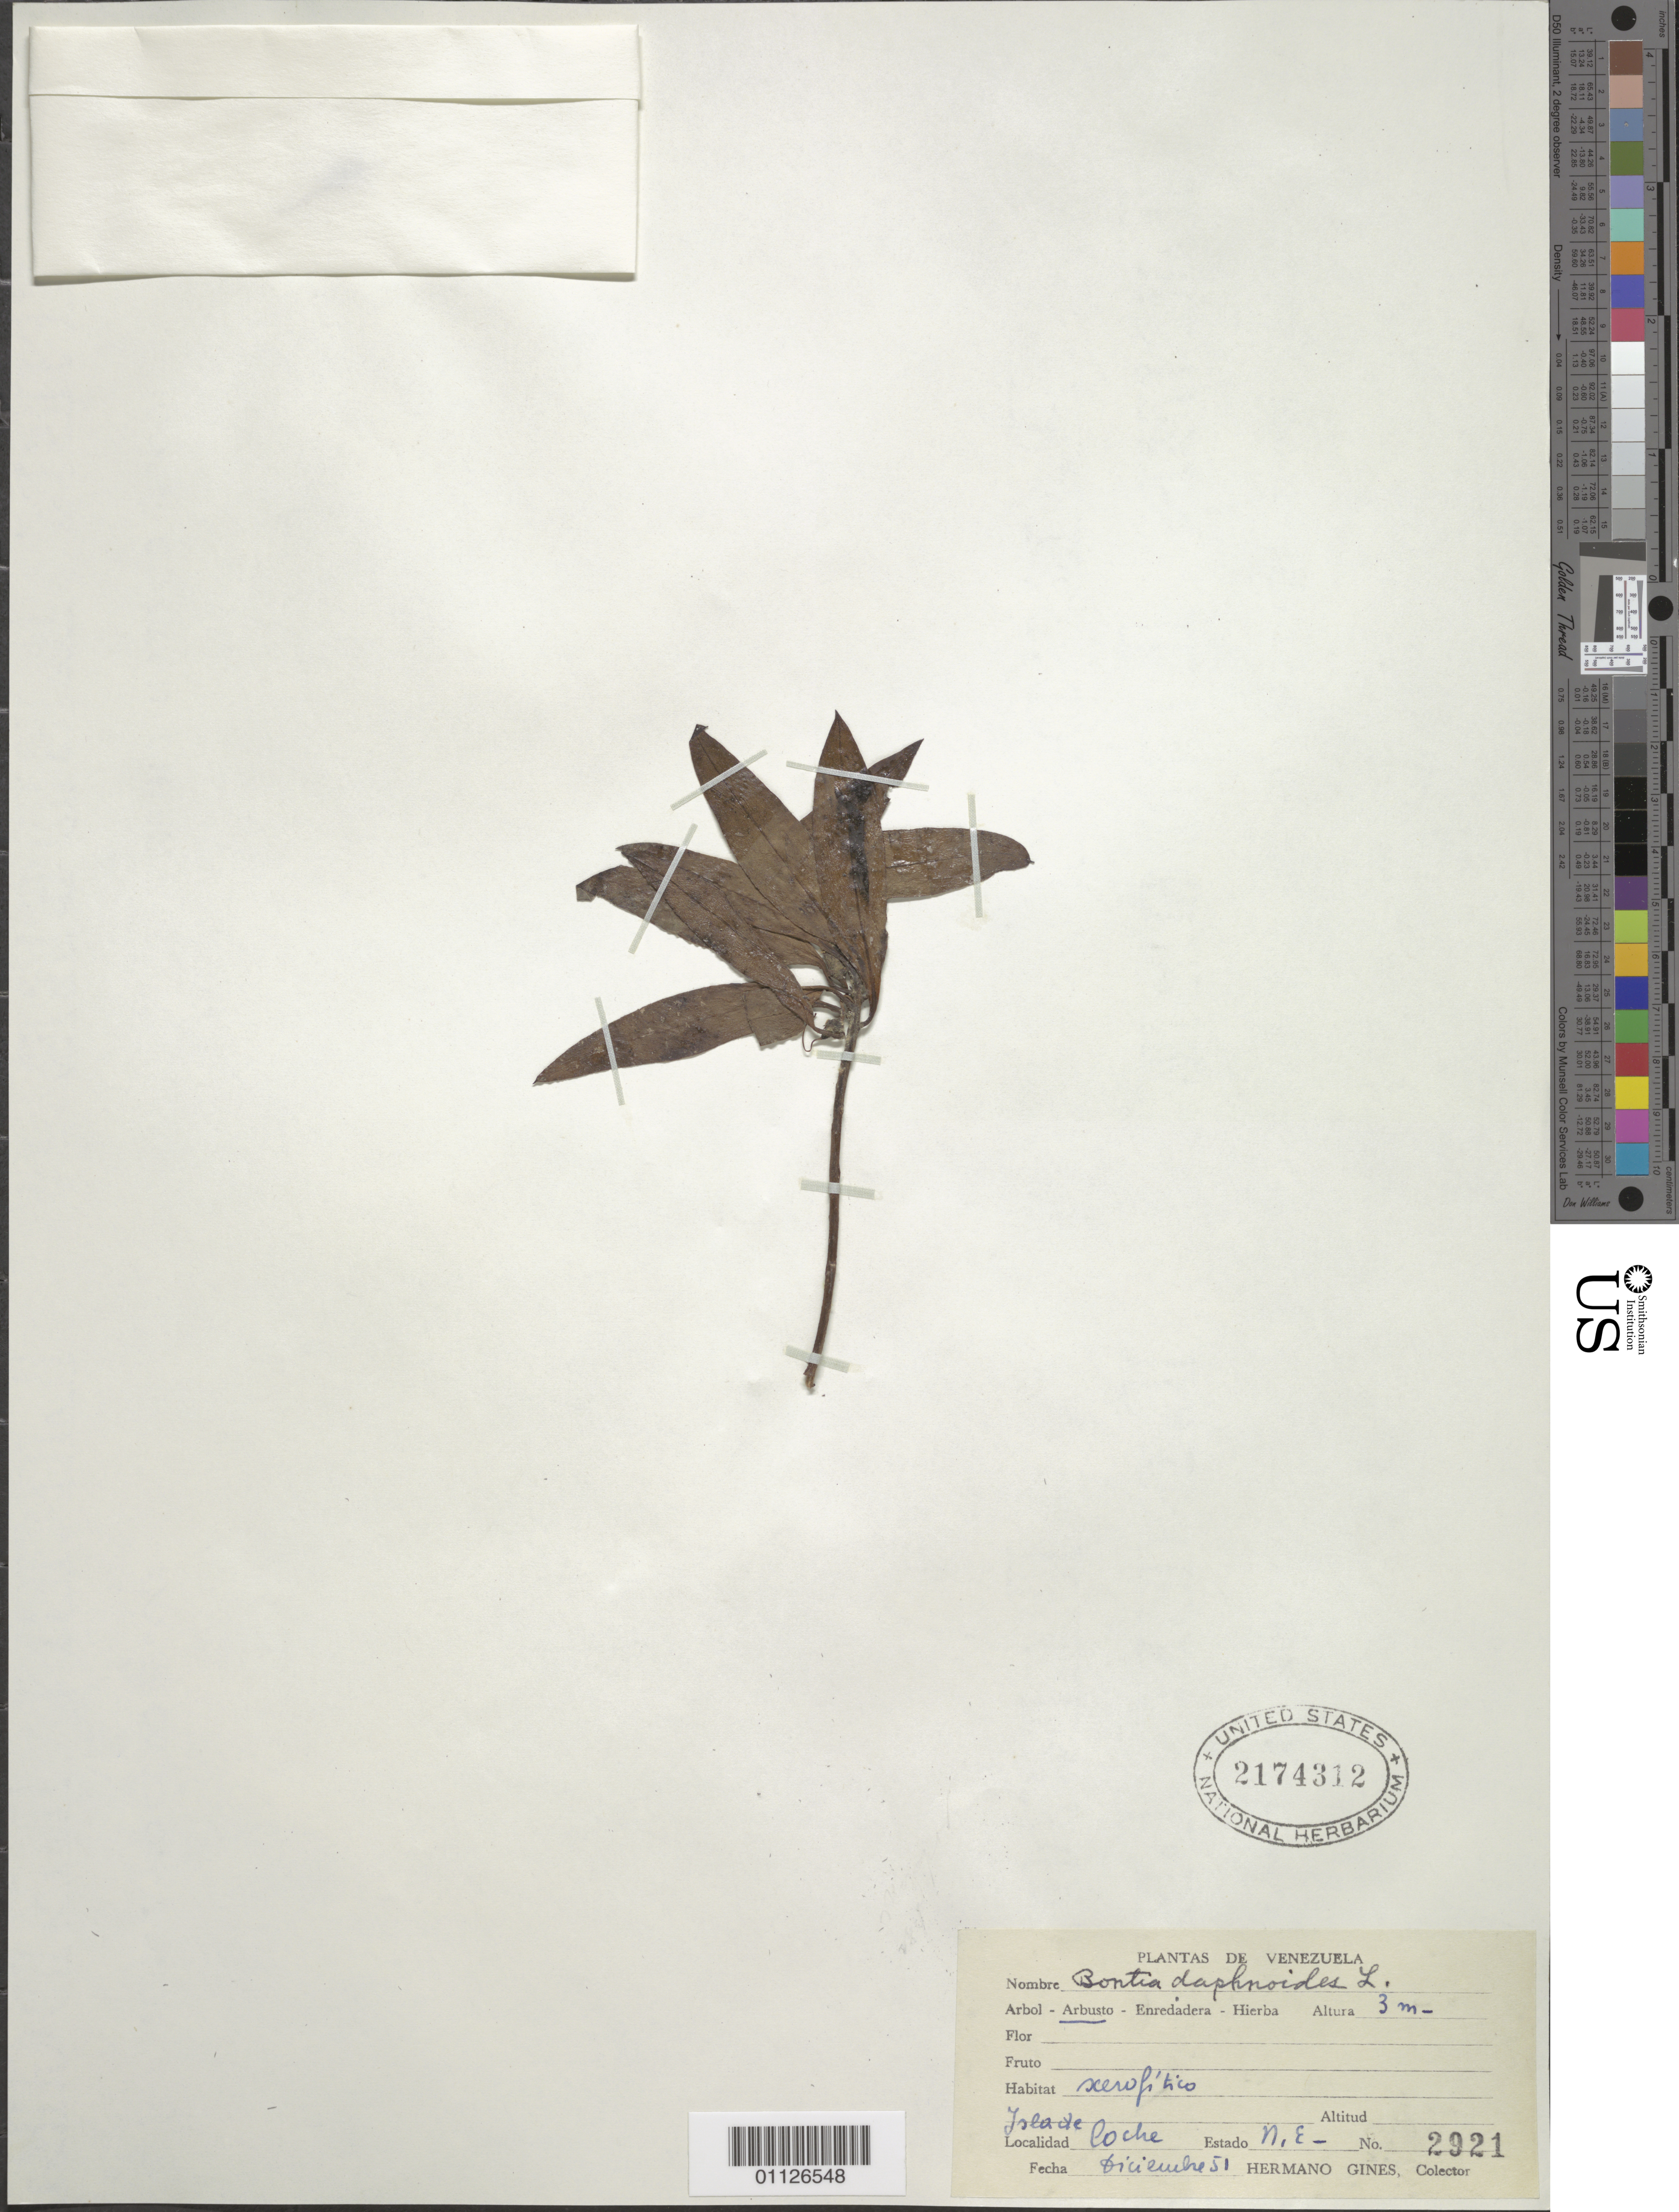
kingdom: Plantae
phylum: Tracheophyta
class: Magnoliopsida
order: Lamiales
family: Scrophulariaceae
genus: Bontia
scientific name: Bontia daphnoides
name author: L.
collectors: Bro. Gines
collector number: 2921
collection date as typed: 01 Dec 1951 to 31 Dec 1951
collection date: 1951-12-01/1951-12-31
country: Venezuela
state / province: Nueva Esparta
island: Coche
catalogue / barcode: US 2174312